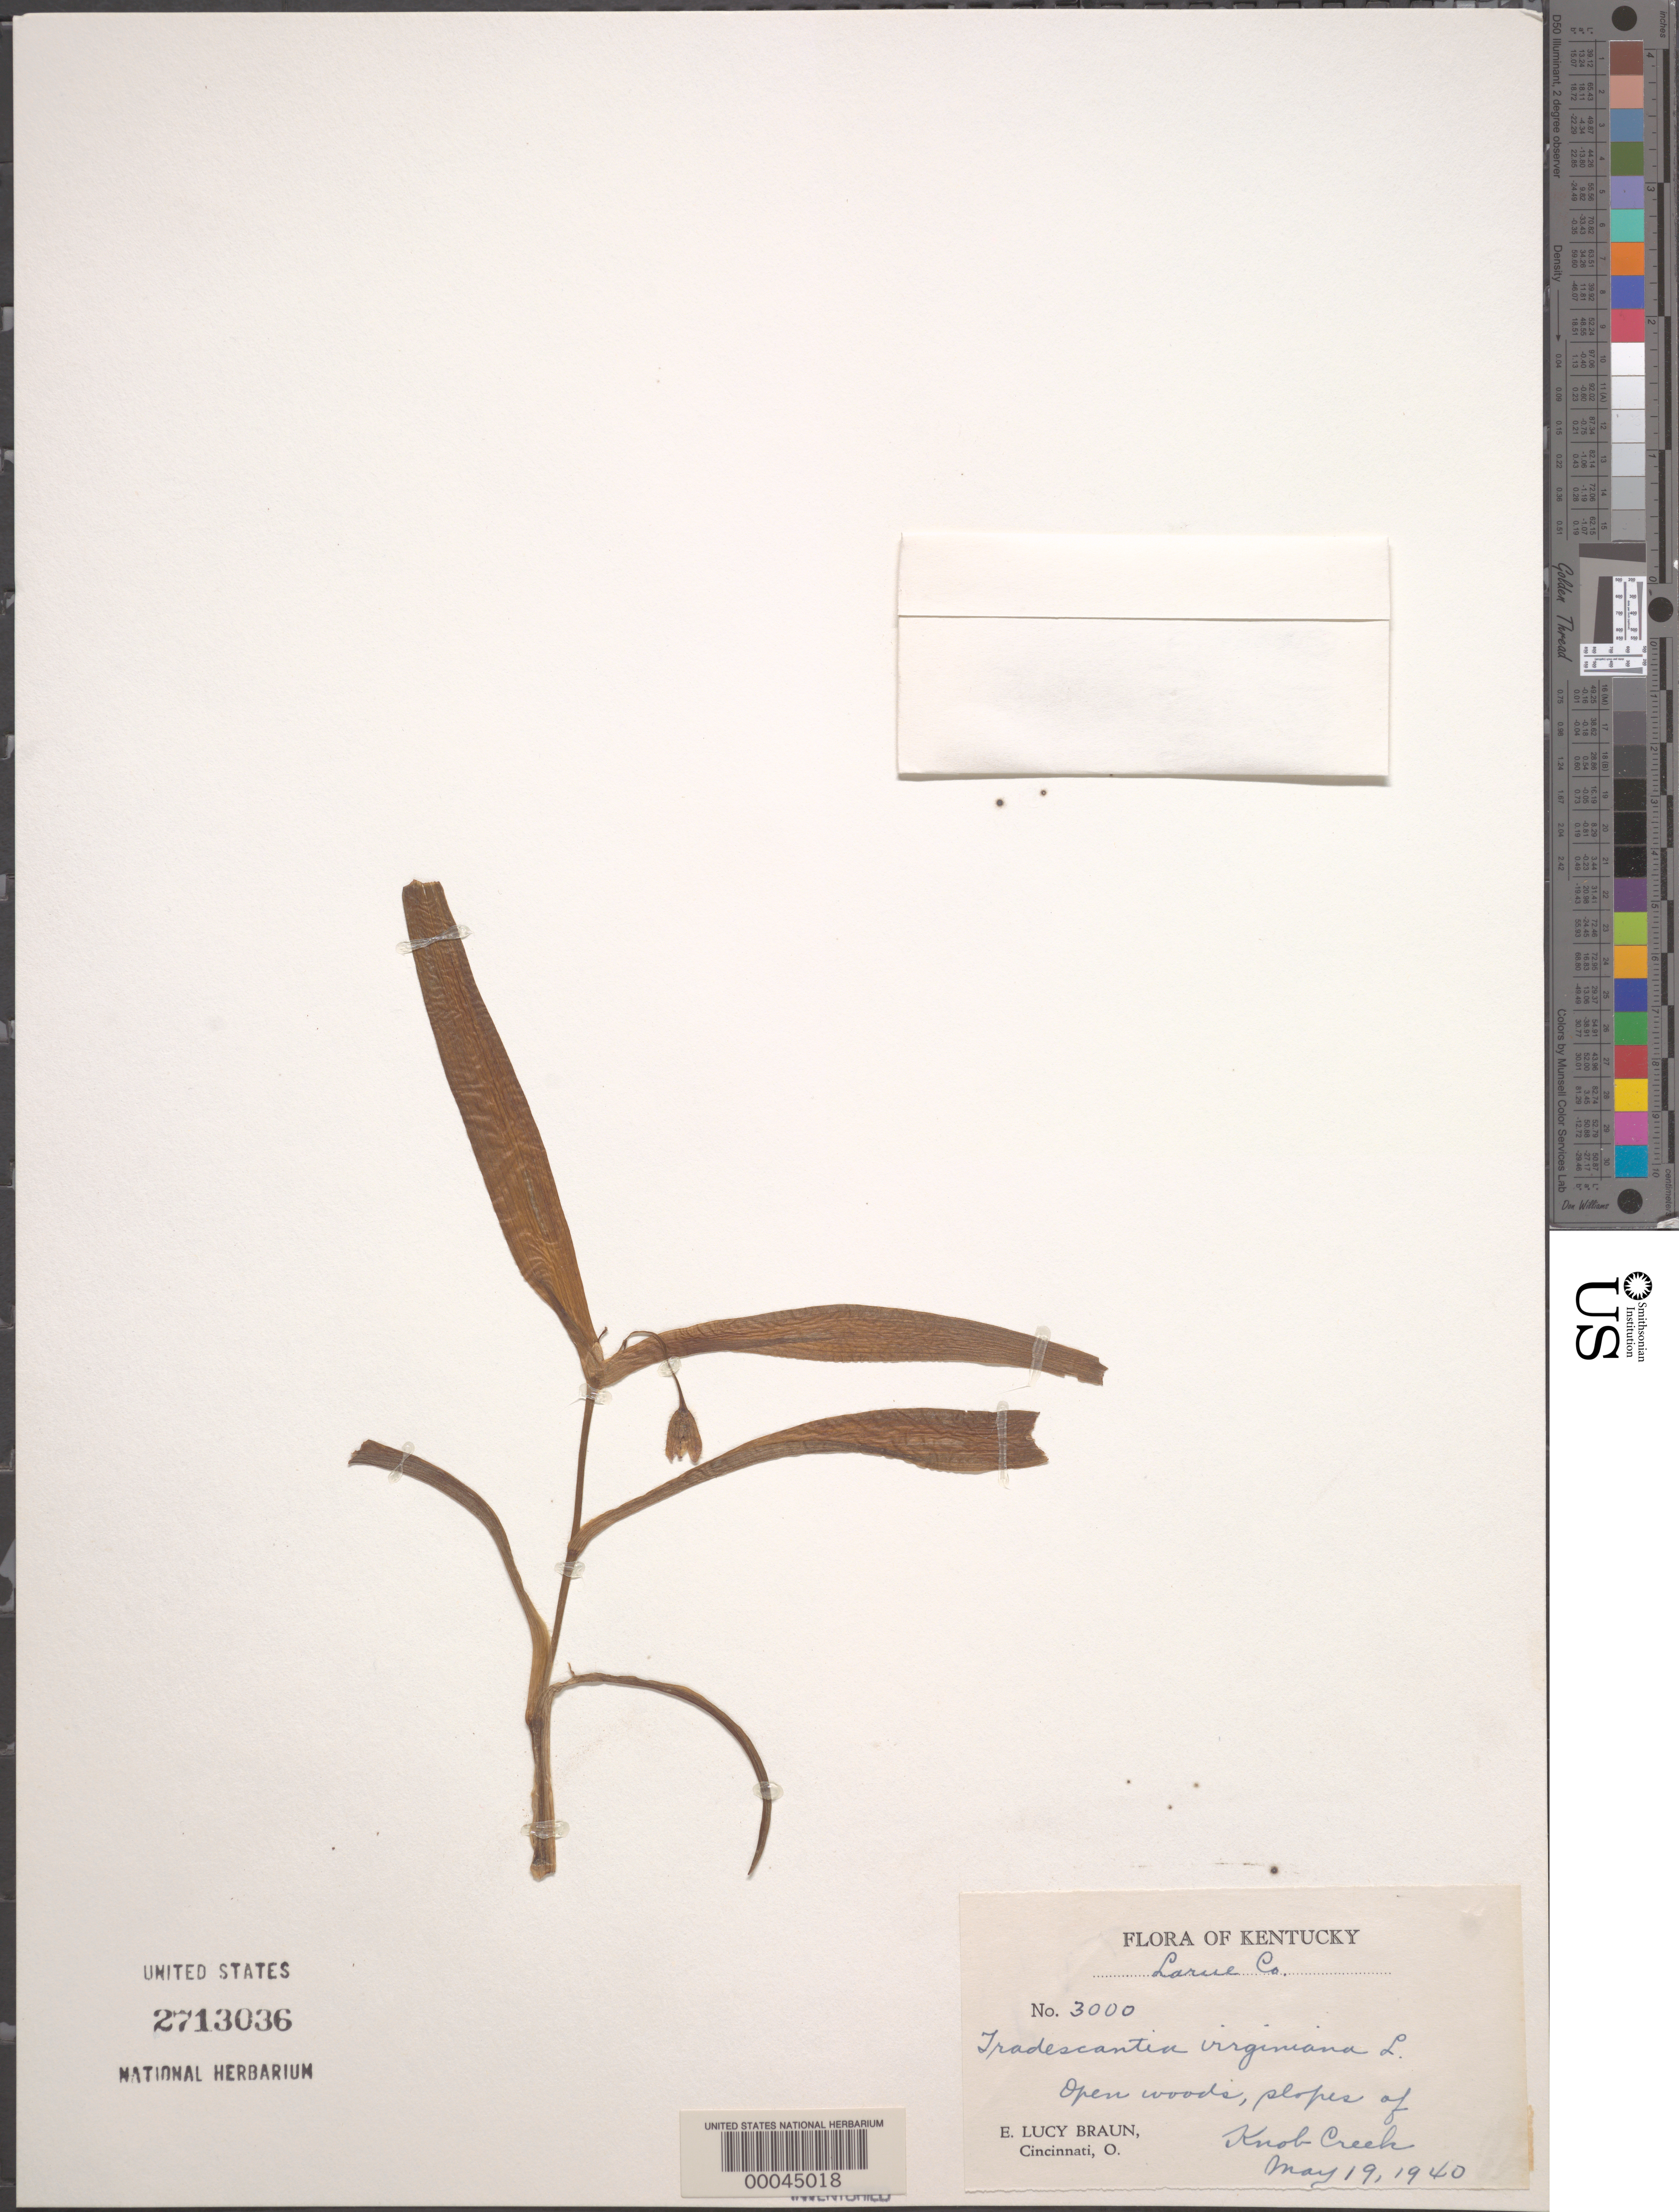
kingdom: Plantae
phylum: Tracheophyta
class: Liliopsida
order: Commelinales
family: Commelinaceae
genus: Tradescantia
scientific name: Tradescantia virginiana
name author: L.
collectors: E. L. Braun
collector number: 3000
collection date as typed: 19 May 1940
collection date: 1940-05-19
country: United States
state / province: Kentucky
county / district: Larue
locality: Knob creek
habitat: Open woods, slope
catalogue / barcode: US 2713036